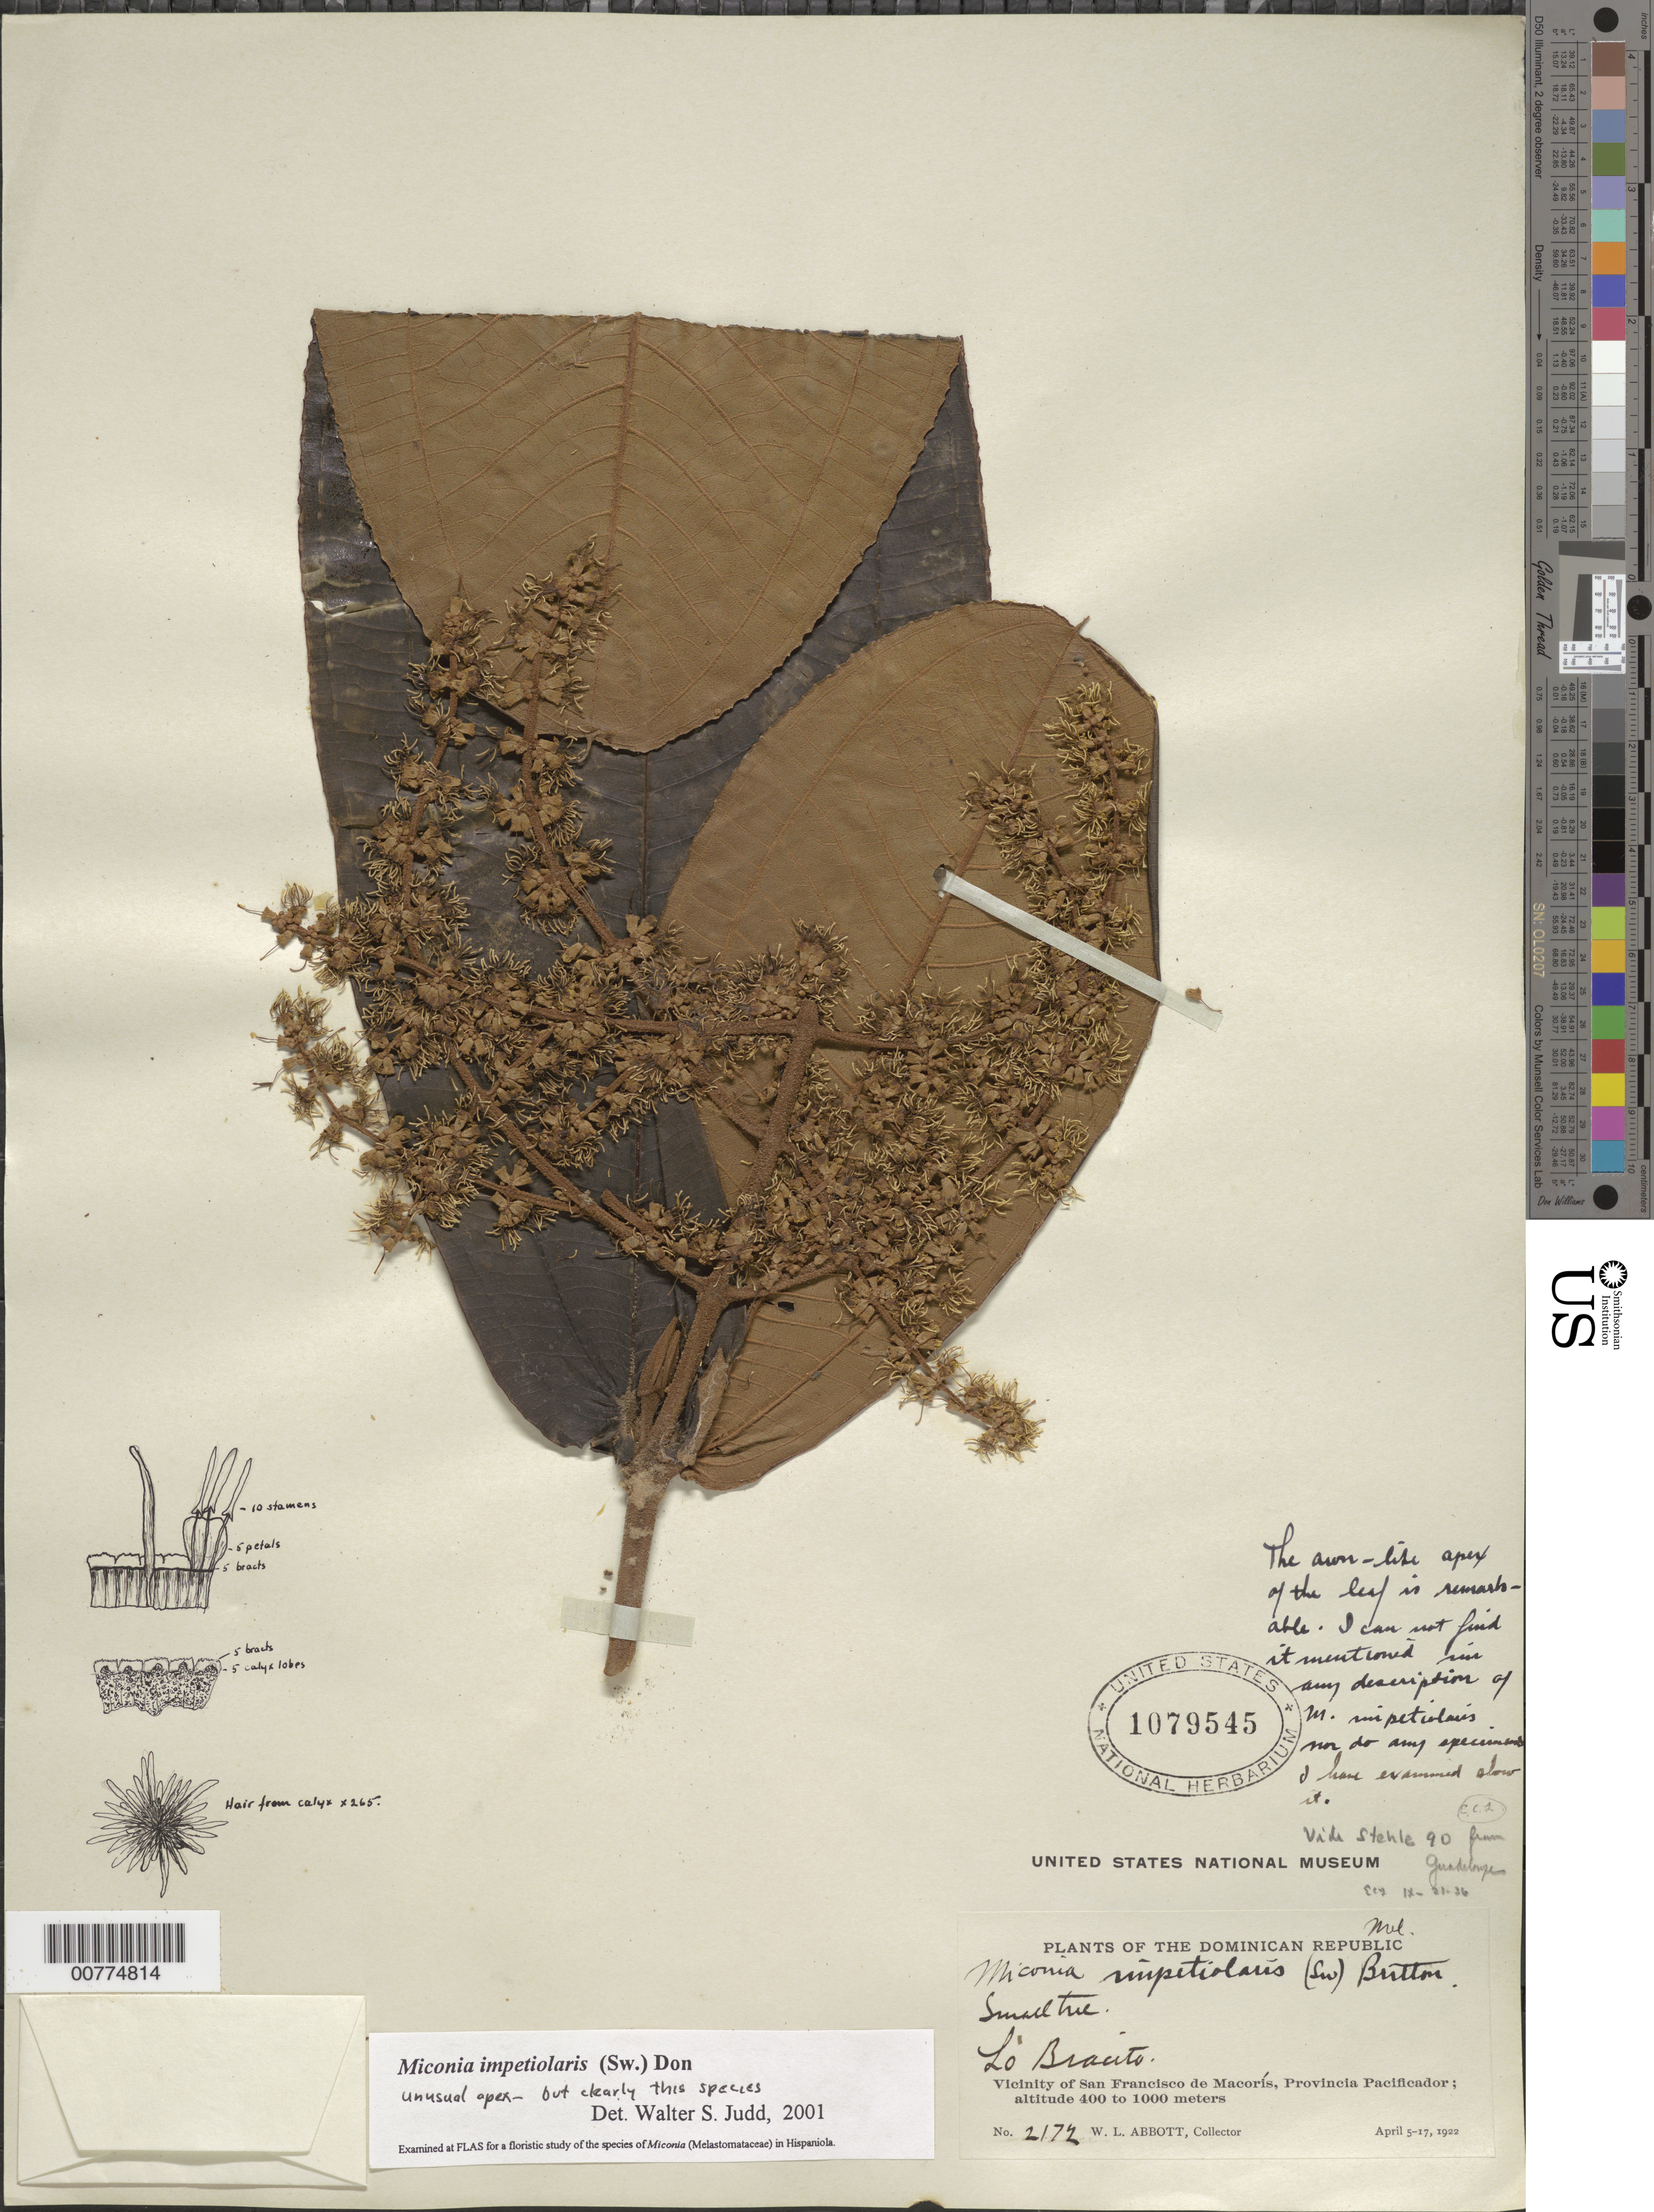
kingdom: Plantae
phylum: Tracheophyta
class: Magnoliopsida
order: Myrtales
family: Melastomataceae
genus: Miconia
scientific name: Miconia impetiolaris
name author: (Sw.) D. Don ex DC.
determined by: Judd, Walter S.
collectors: W. L. Abbott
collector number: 2172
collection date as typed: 05 Apr 1922 to 17 Apr 1922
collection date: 1922-04-05/1922-04-17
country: Dominican Republic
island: Hispaniola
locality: Province of "Pacificador", vicinity of San Francisco de Macorís, Lo Bracito.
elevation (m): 400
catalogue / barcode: US 1079545